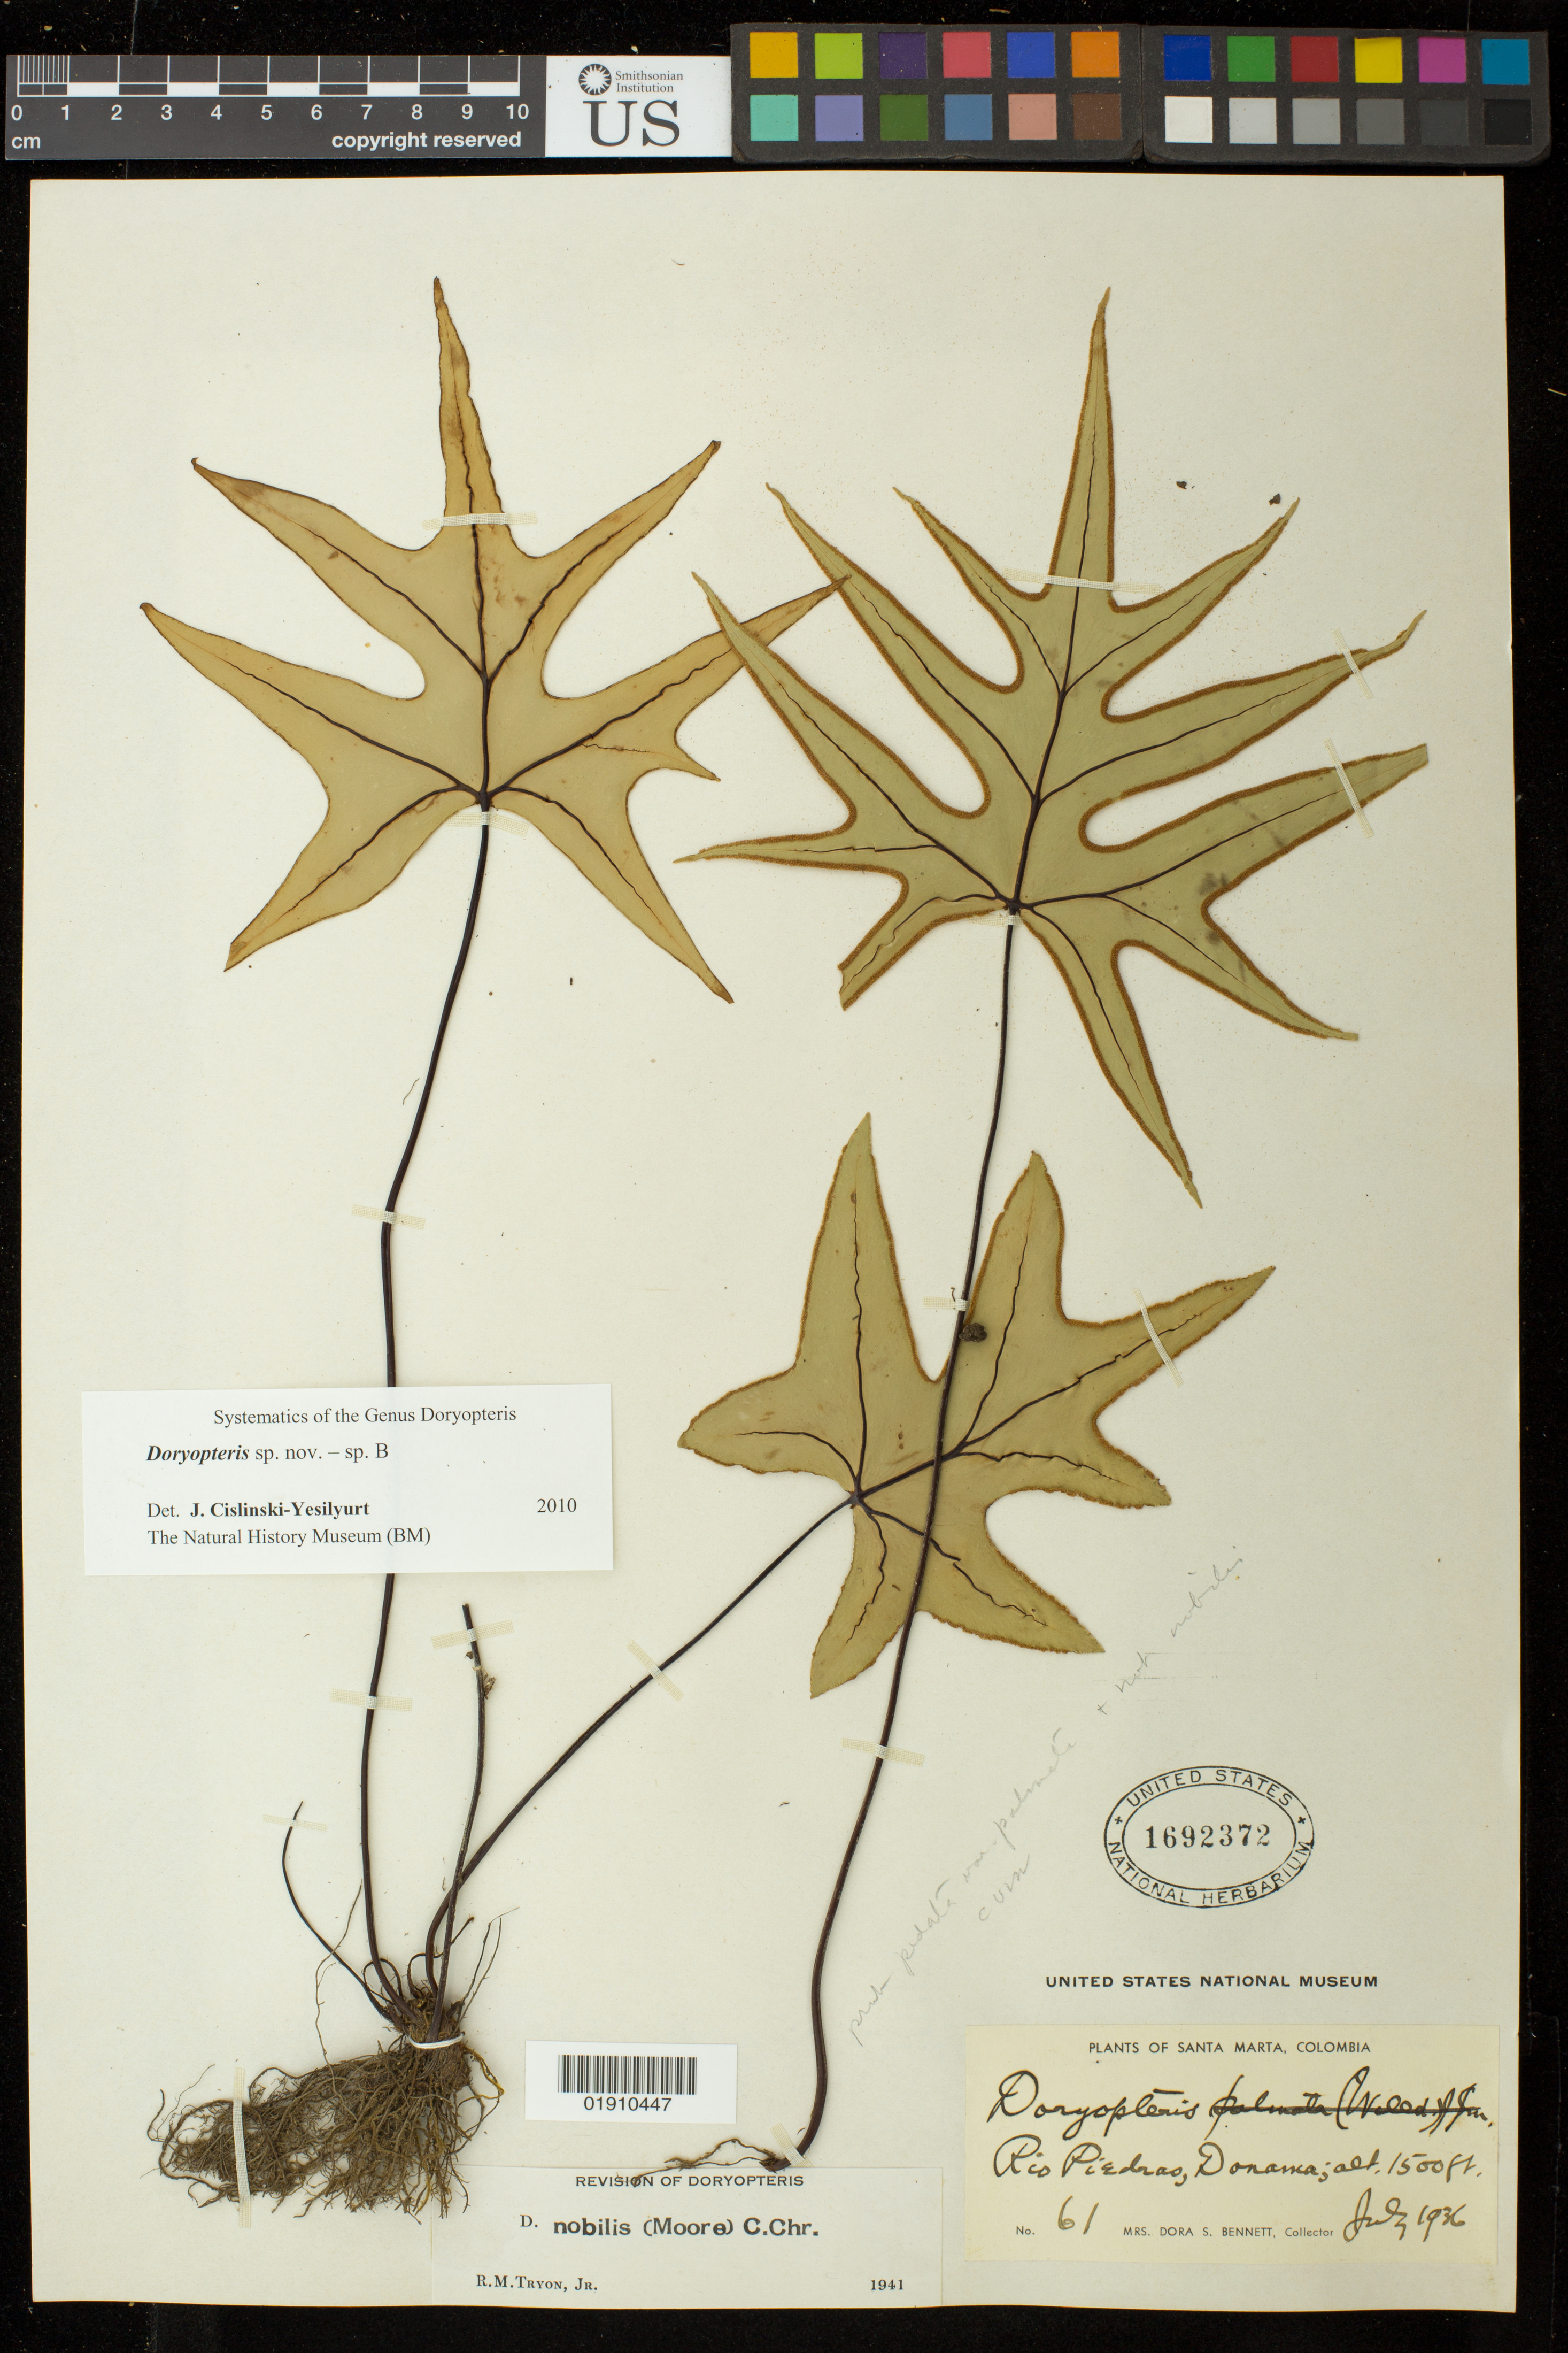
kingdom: Plantae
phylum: Tracheophyta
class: Polypodiopsida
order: Polypodiales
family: Pteridaceae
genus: Doryopteris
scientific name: Doryopteris sp. nov.- sp. b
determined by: Cislinski-Yesilyurt, J.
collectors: D. Bennett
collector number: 61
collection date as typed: July 1936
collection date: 1936-07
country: Colombia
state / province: Magdalena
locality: Santa Marta, Colombia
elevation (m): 457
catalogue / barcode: US 1692372